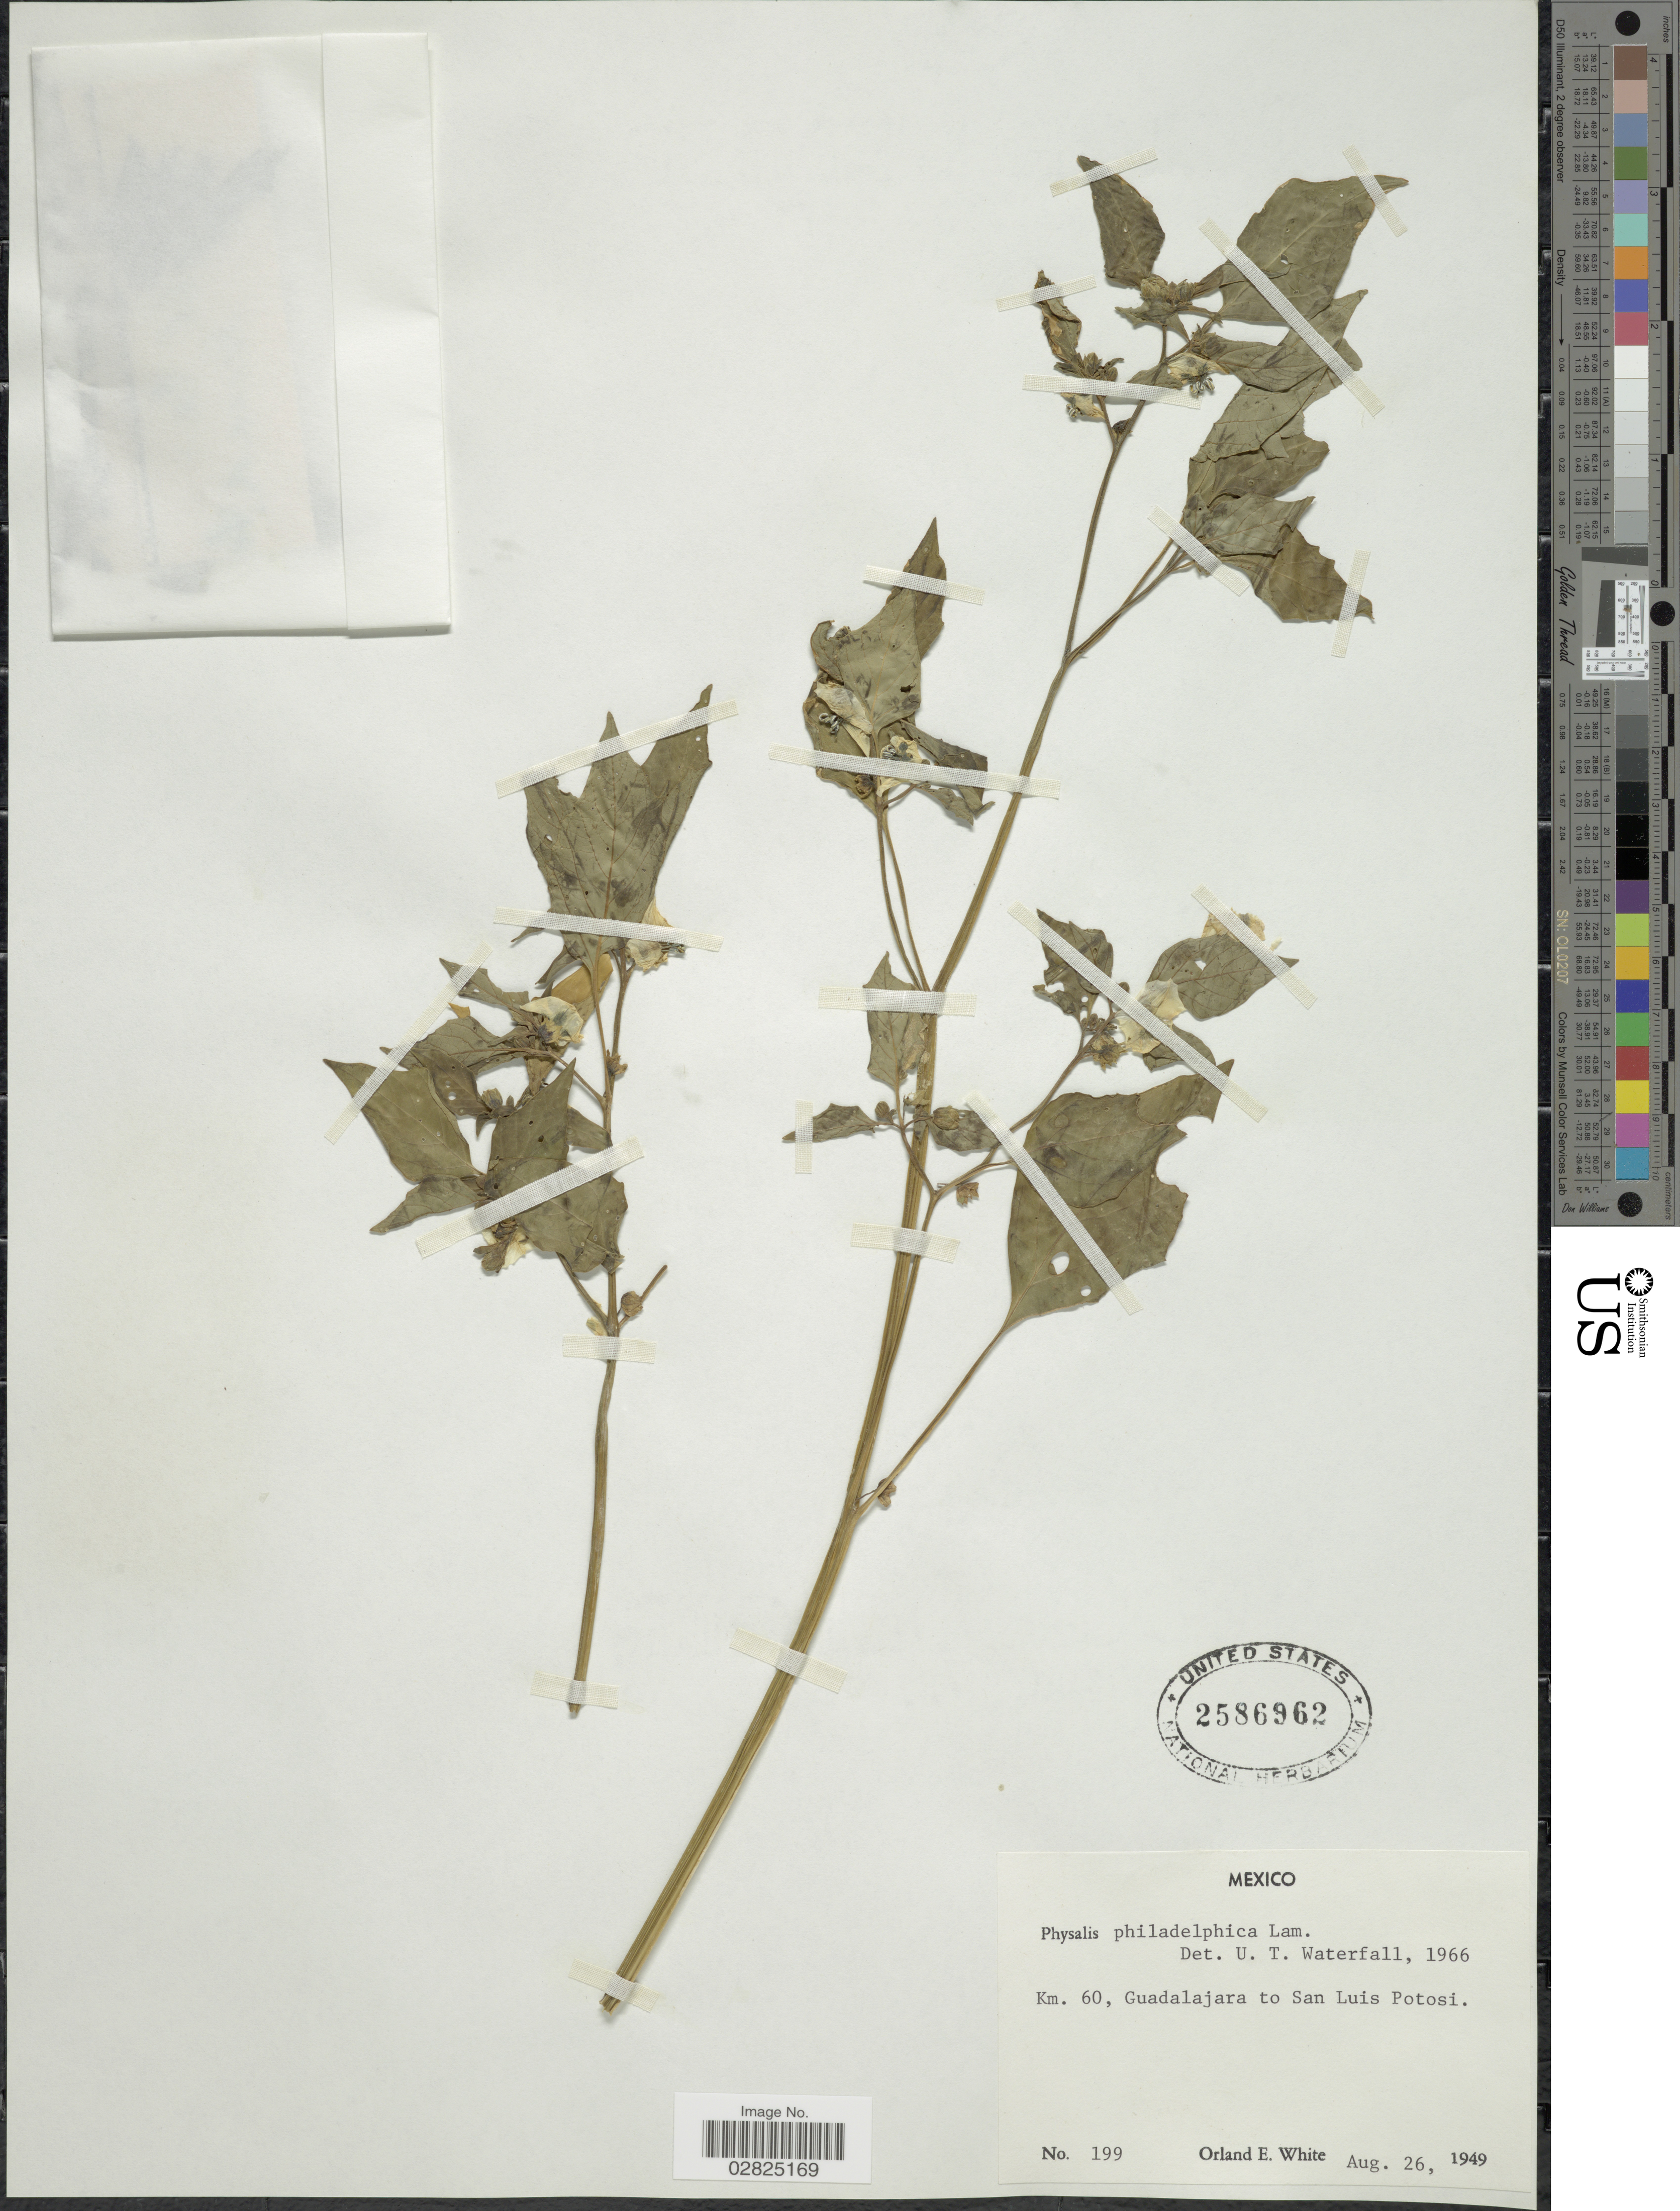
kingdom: Plantae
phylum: Tracheophyta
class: Magnoliopsida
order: Solanales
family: Solanaceae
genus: Physalis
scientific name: Physalis philadelphica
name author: Lam.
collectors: O. E. White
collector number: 199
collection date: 1949-08-26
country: Mexico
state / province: San Luis Potosí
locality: Km. 60, Guadalajara to San Luis Potosi.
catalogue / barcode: US 2586962